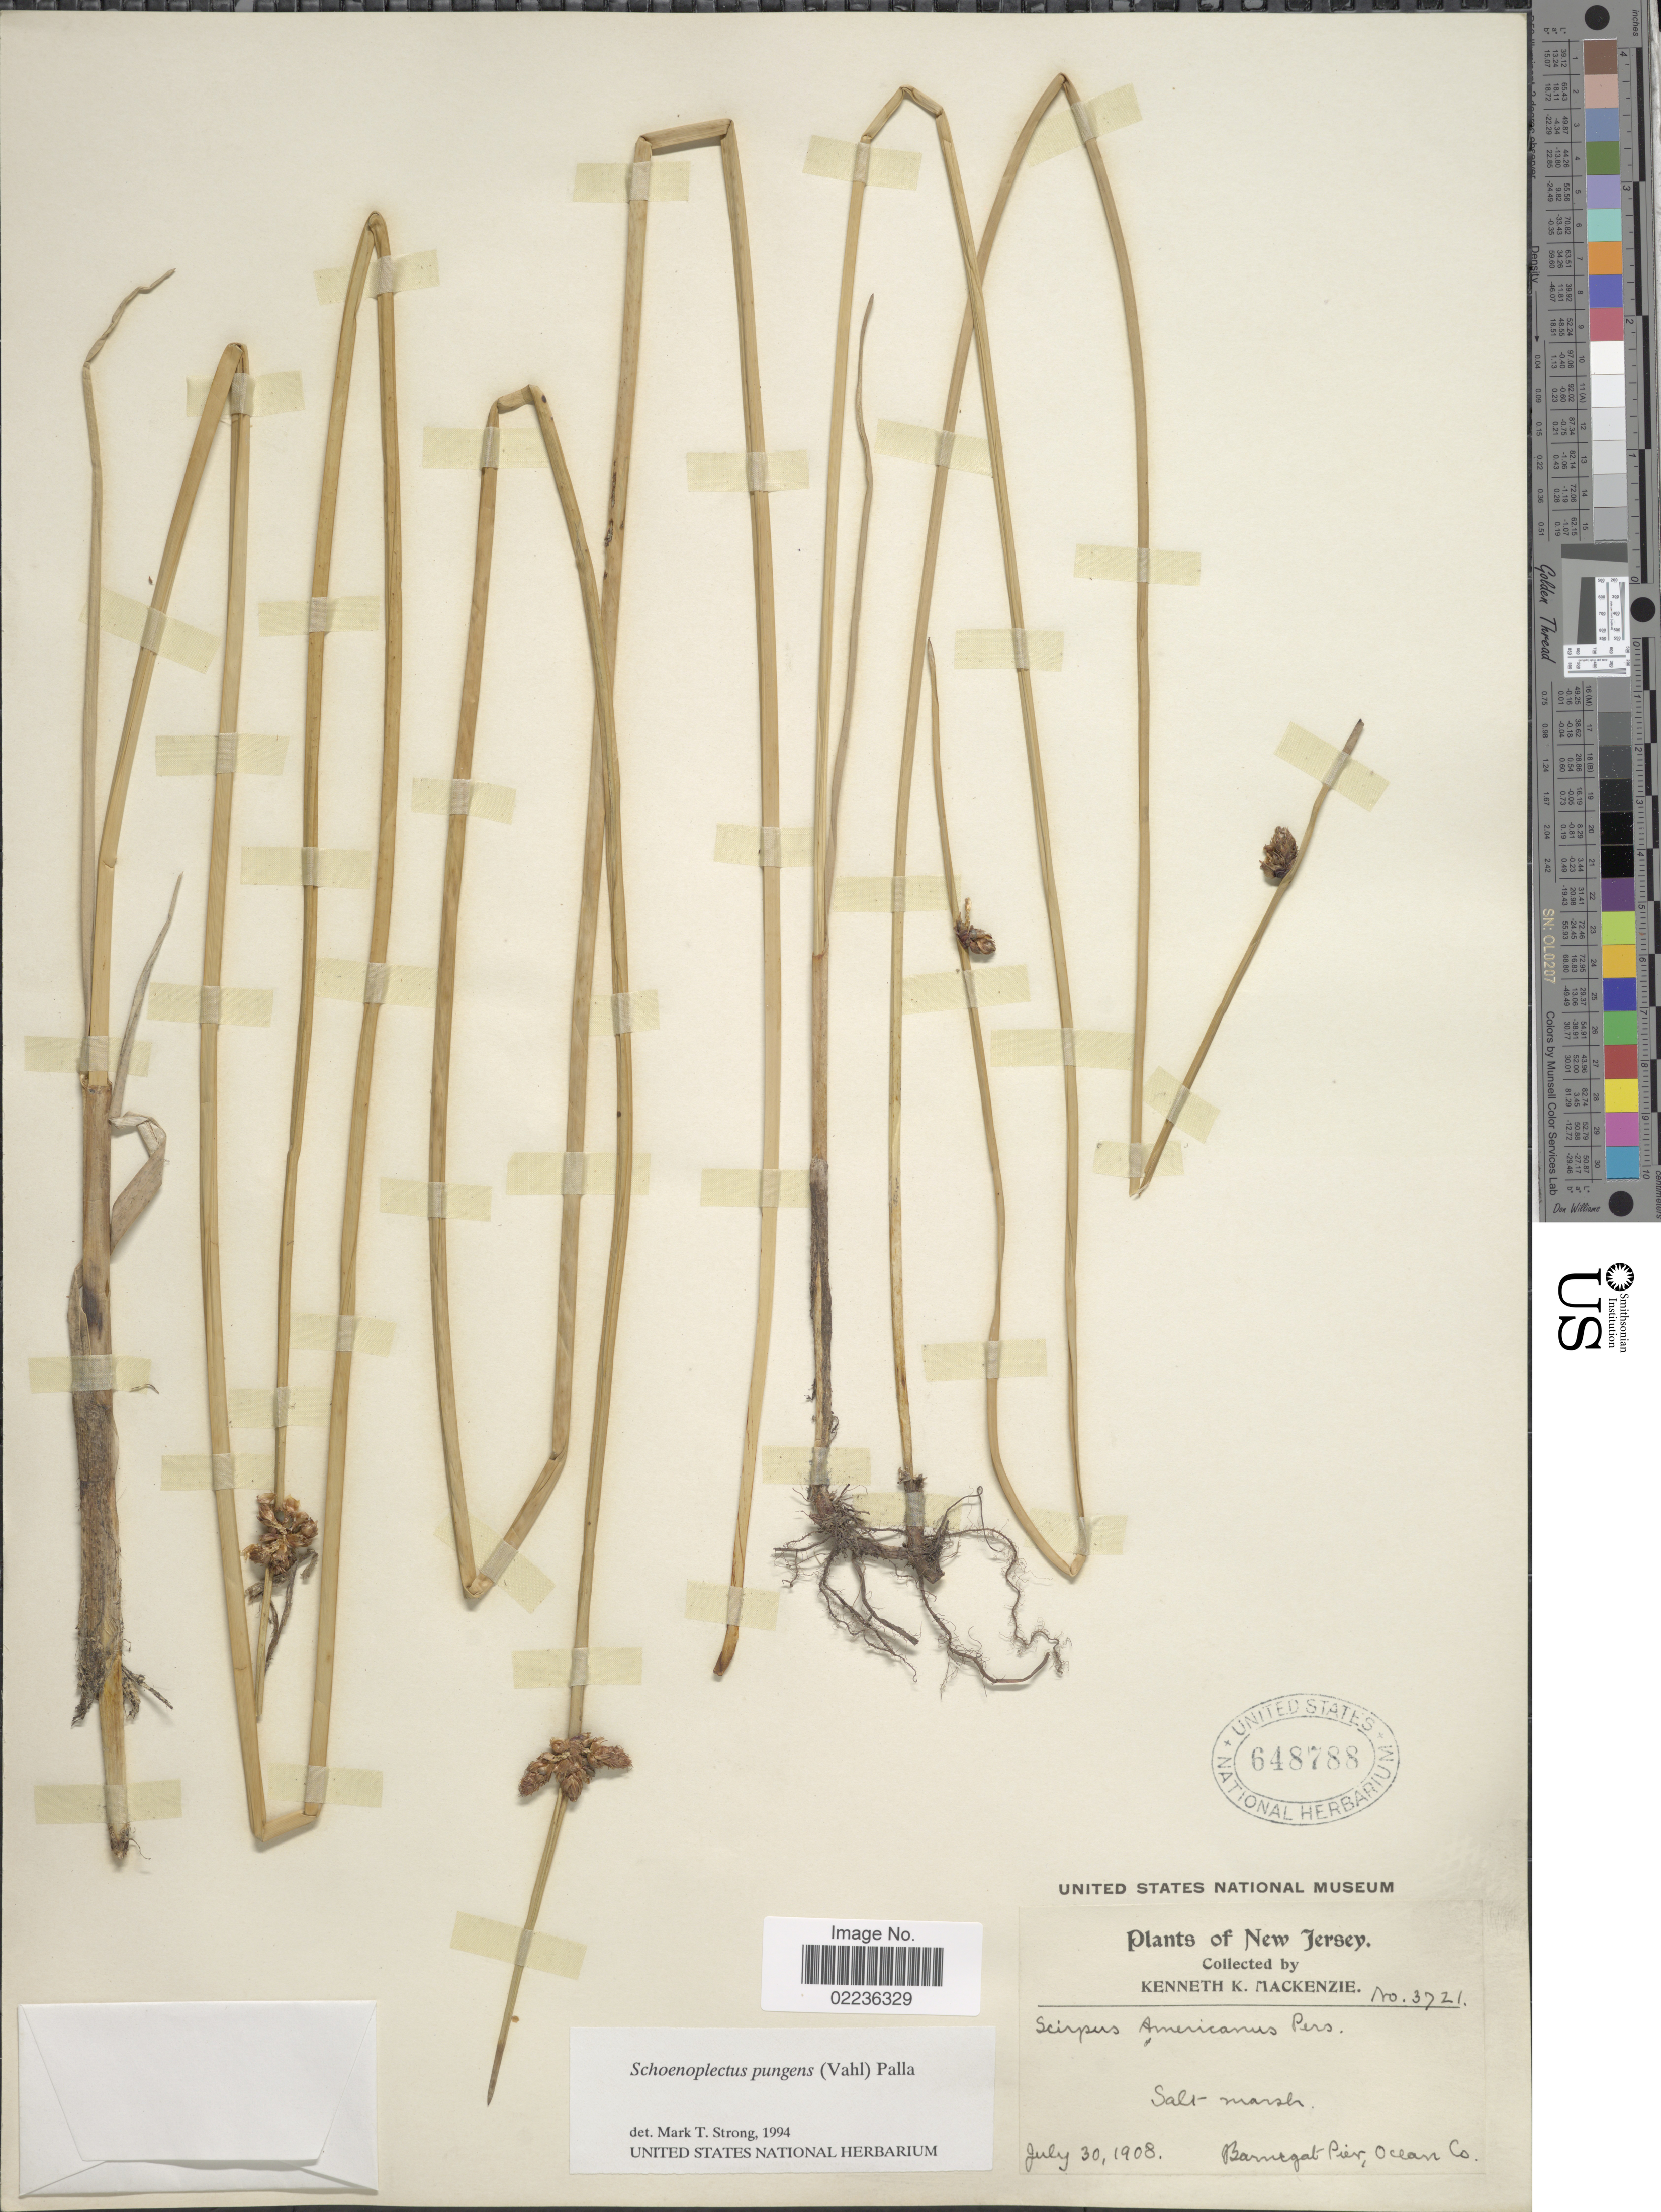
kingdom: Plantae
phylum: Tracheophyta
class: Liliopsida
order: Poales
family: Cyperaceae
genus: Schoenoplectus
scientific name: Schoenoplectus pungens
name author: (Vahl) Palla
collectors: K. K. Mackenzie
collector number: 3721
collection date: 1908-07-30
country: United States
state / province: New Jersey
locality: Salt-marsh. Barnegat-Pier, Ocean Co.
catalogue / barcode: US 648788